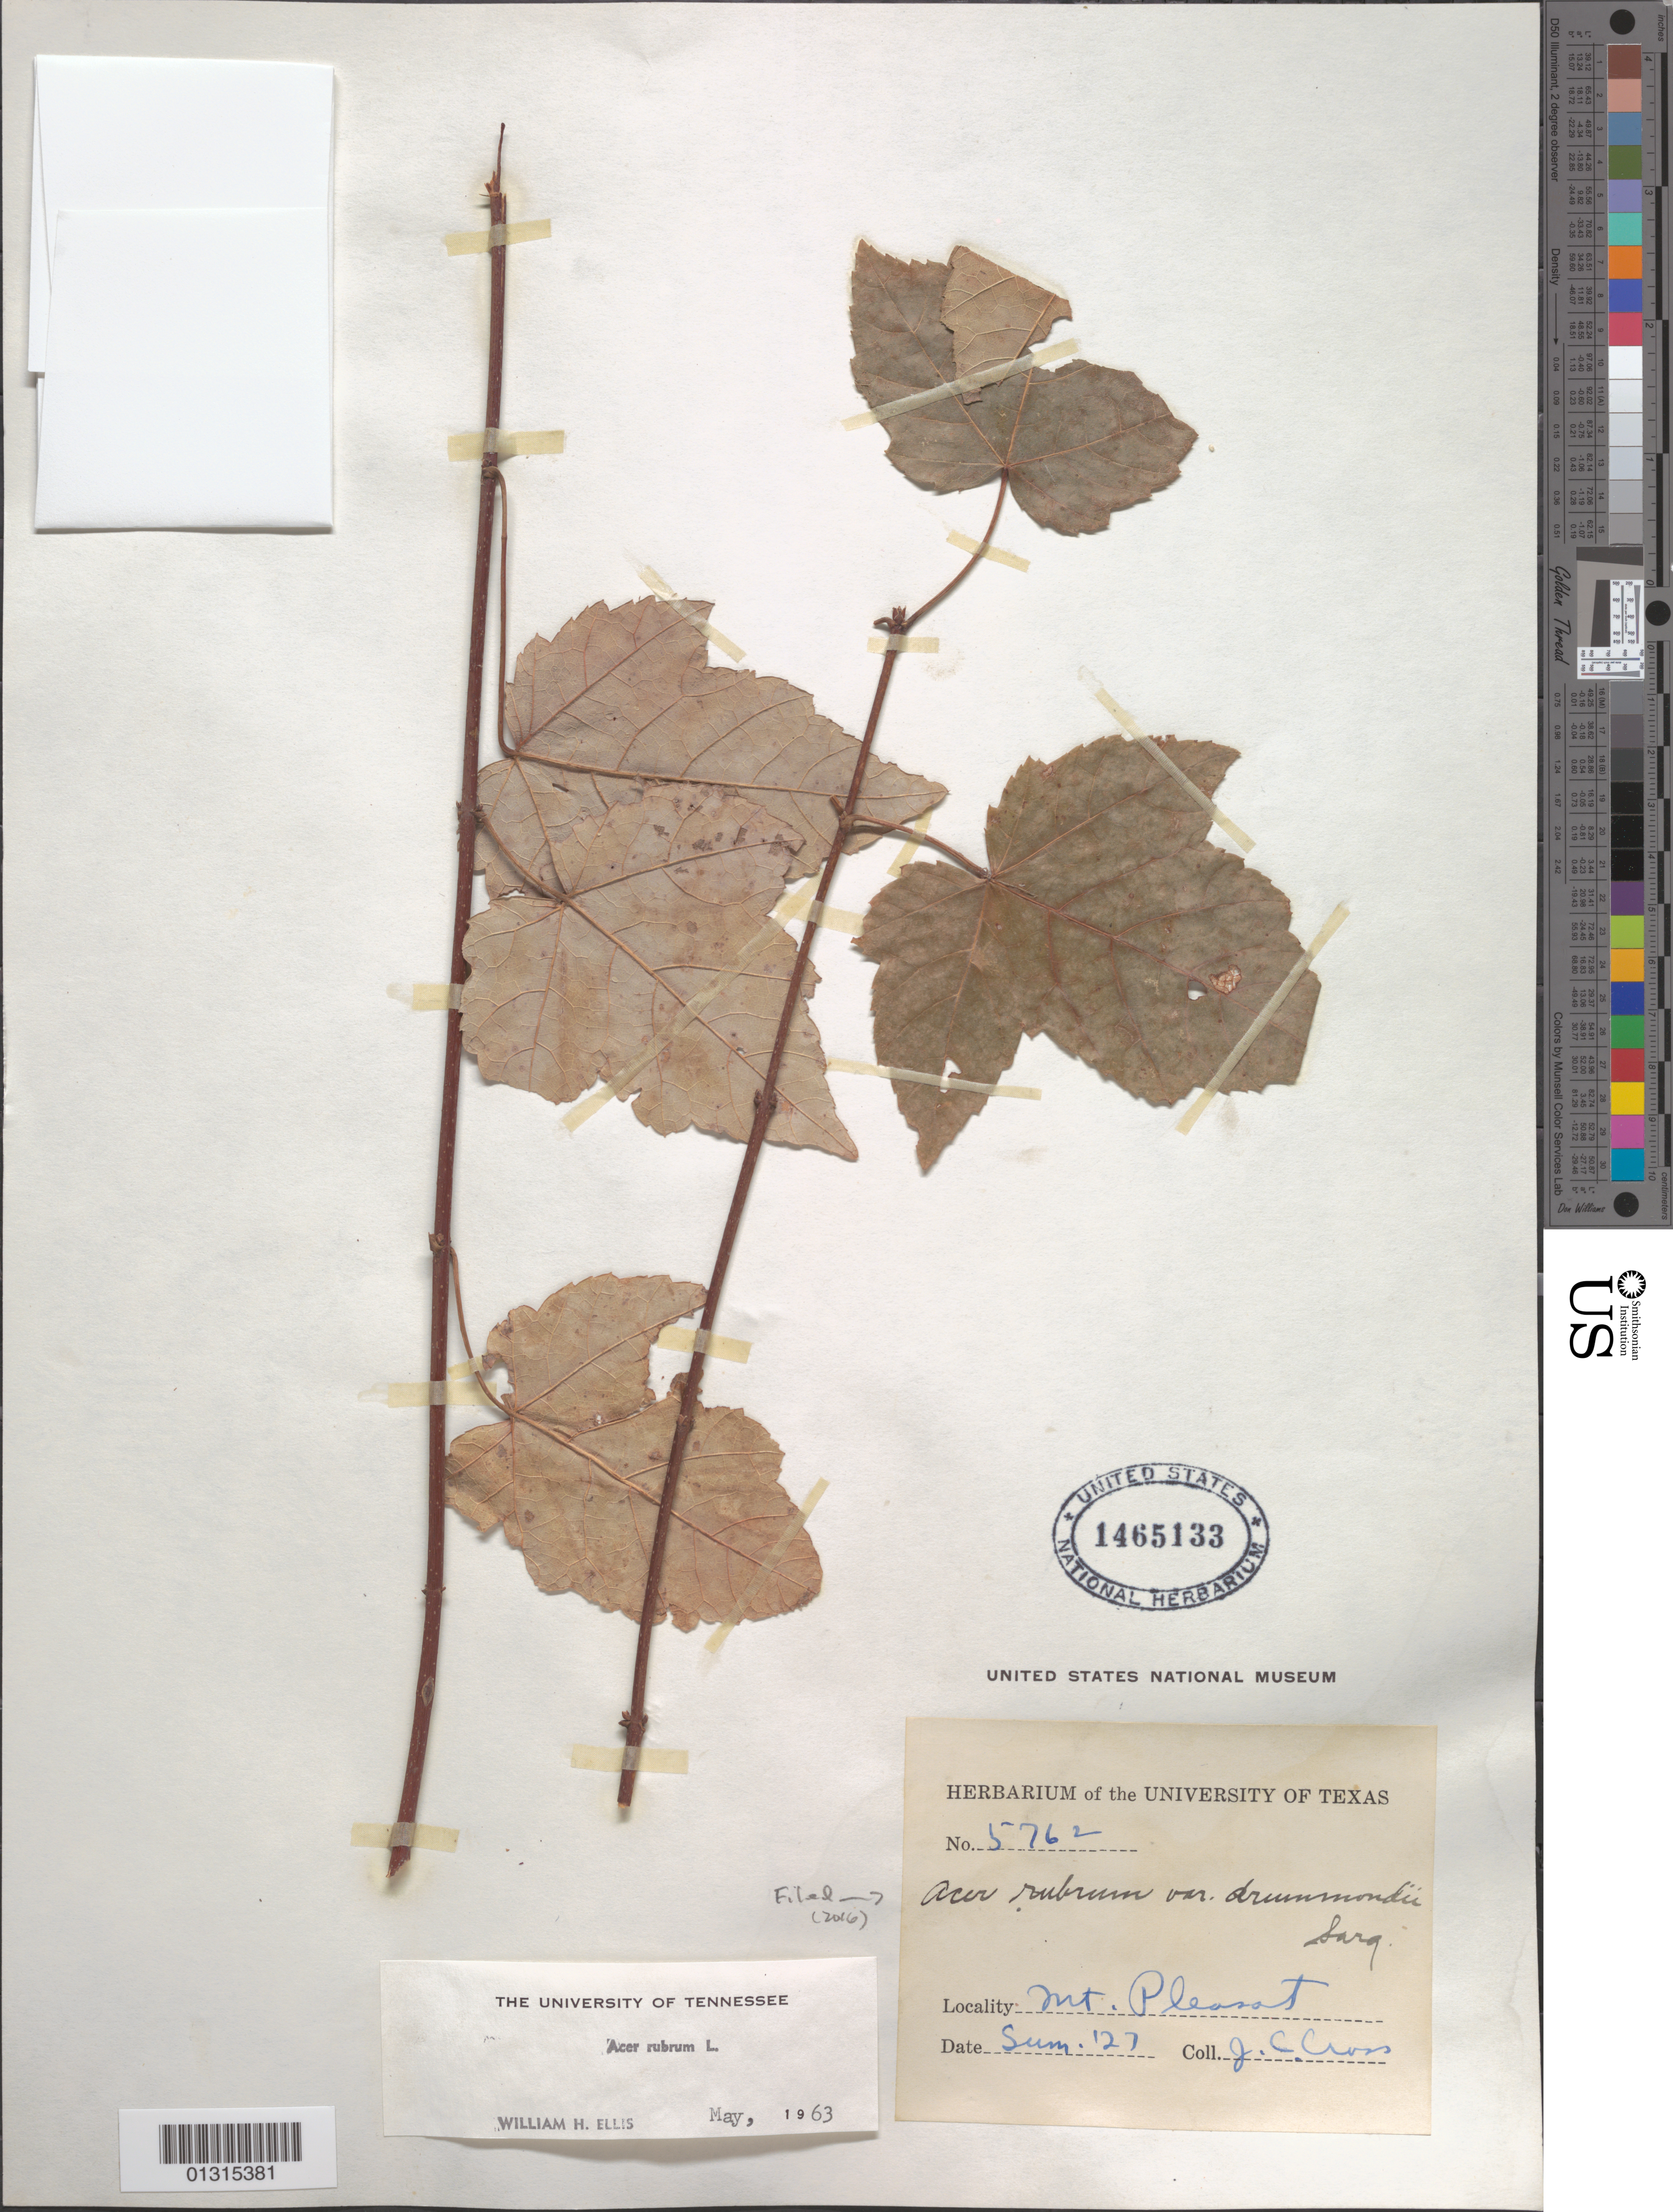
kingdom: Plantae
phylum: Tracheophyta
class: Magnoliopsida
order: Sapindales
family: Sapindaceae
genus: Acer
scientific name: Acer rubrum var. drummondi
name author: (Hook. & Arn. ex Nutt.) Sarg.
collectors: J. Cross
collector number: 5762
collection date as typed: Sum. [Summer?] 27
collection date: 1927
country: United States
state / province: Texas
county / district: Titus County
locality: Mt. Pleasant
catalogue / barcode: US 1465133